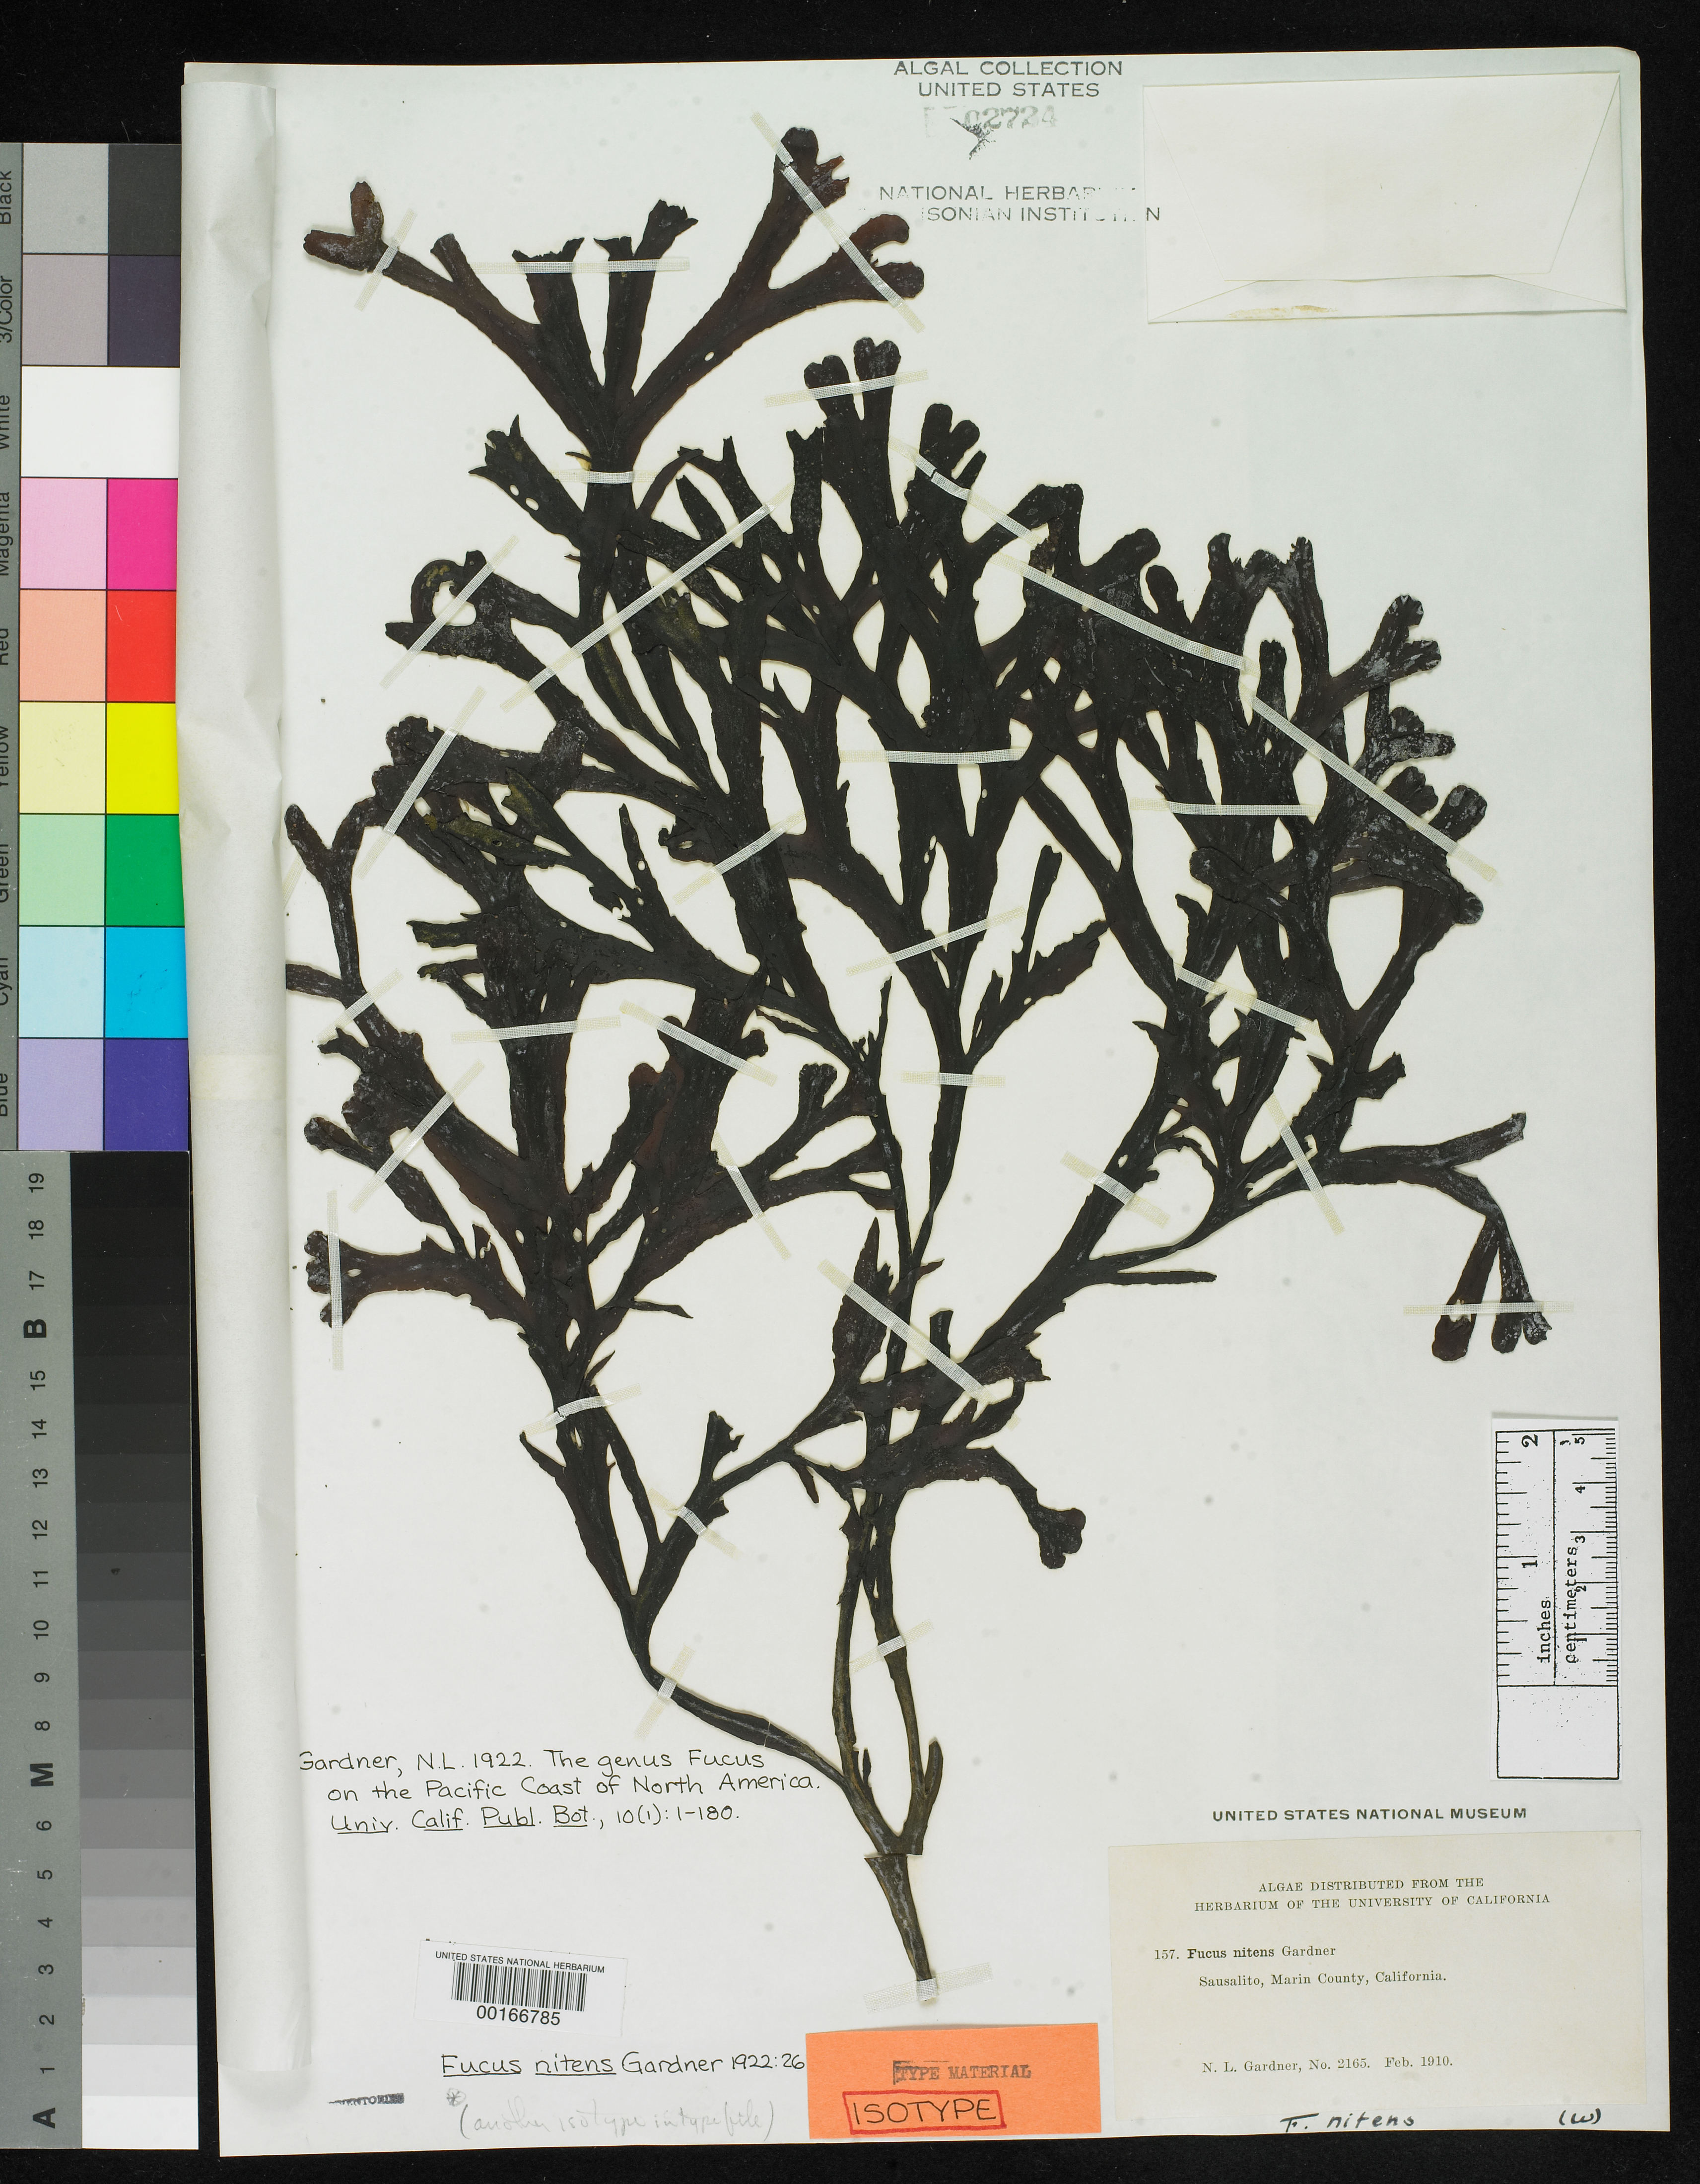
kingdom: Chromista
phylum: Ochrophyta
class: Phaeophyceae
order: Fucales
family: Fucaceae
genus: Fucus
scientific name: Fucus nitens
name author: N.L. Gardner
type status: Isotype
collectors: N. Gardner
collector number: NLG 2165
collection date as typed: Feb 1910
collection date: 1910-02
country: United States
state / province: California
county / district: Marin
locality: Sausalito.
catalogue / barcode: US 2724